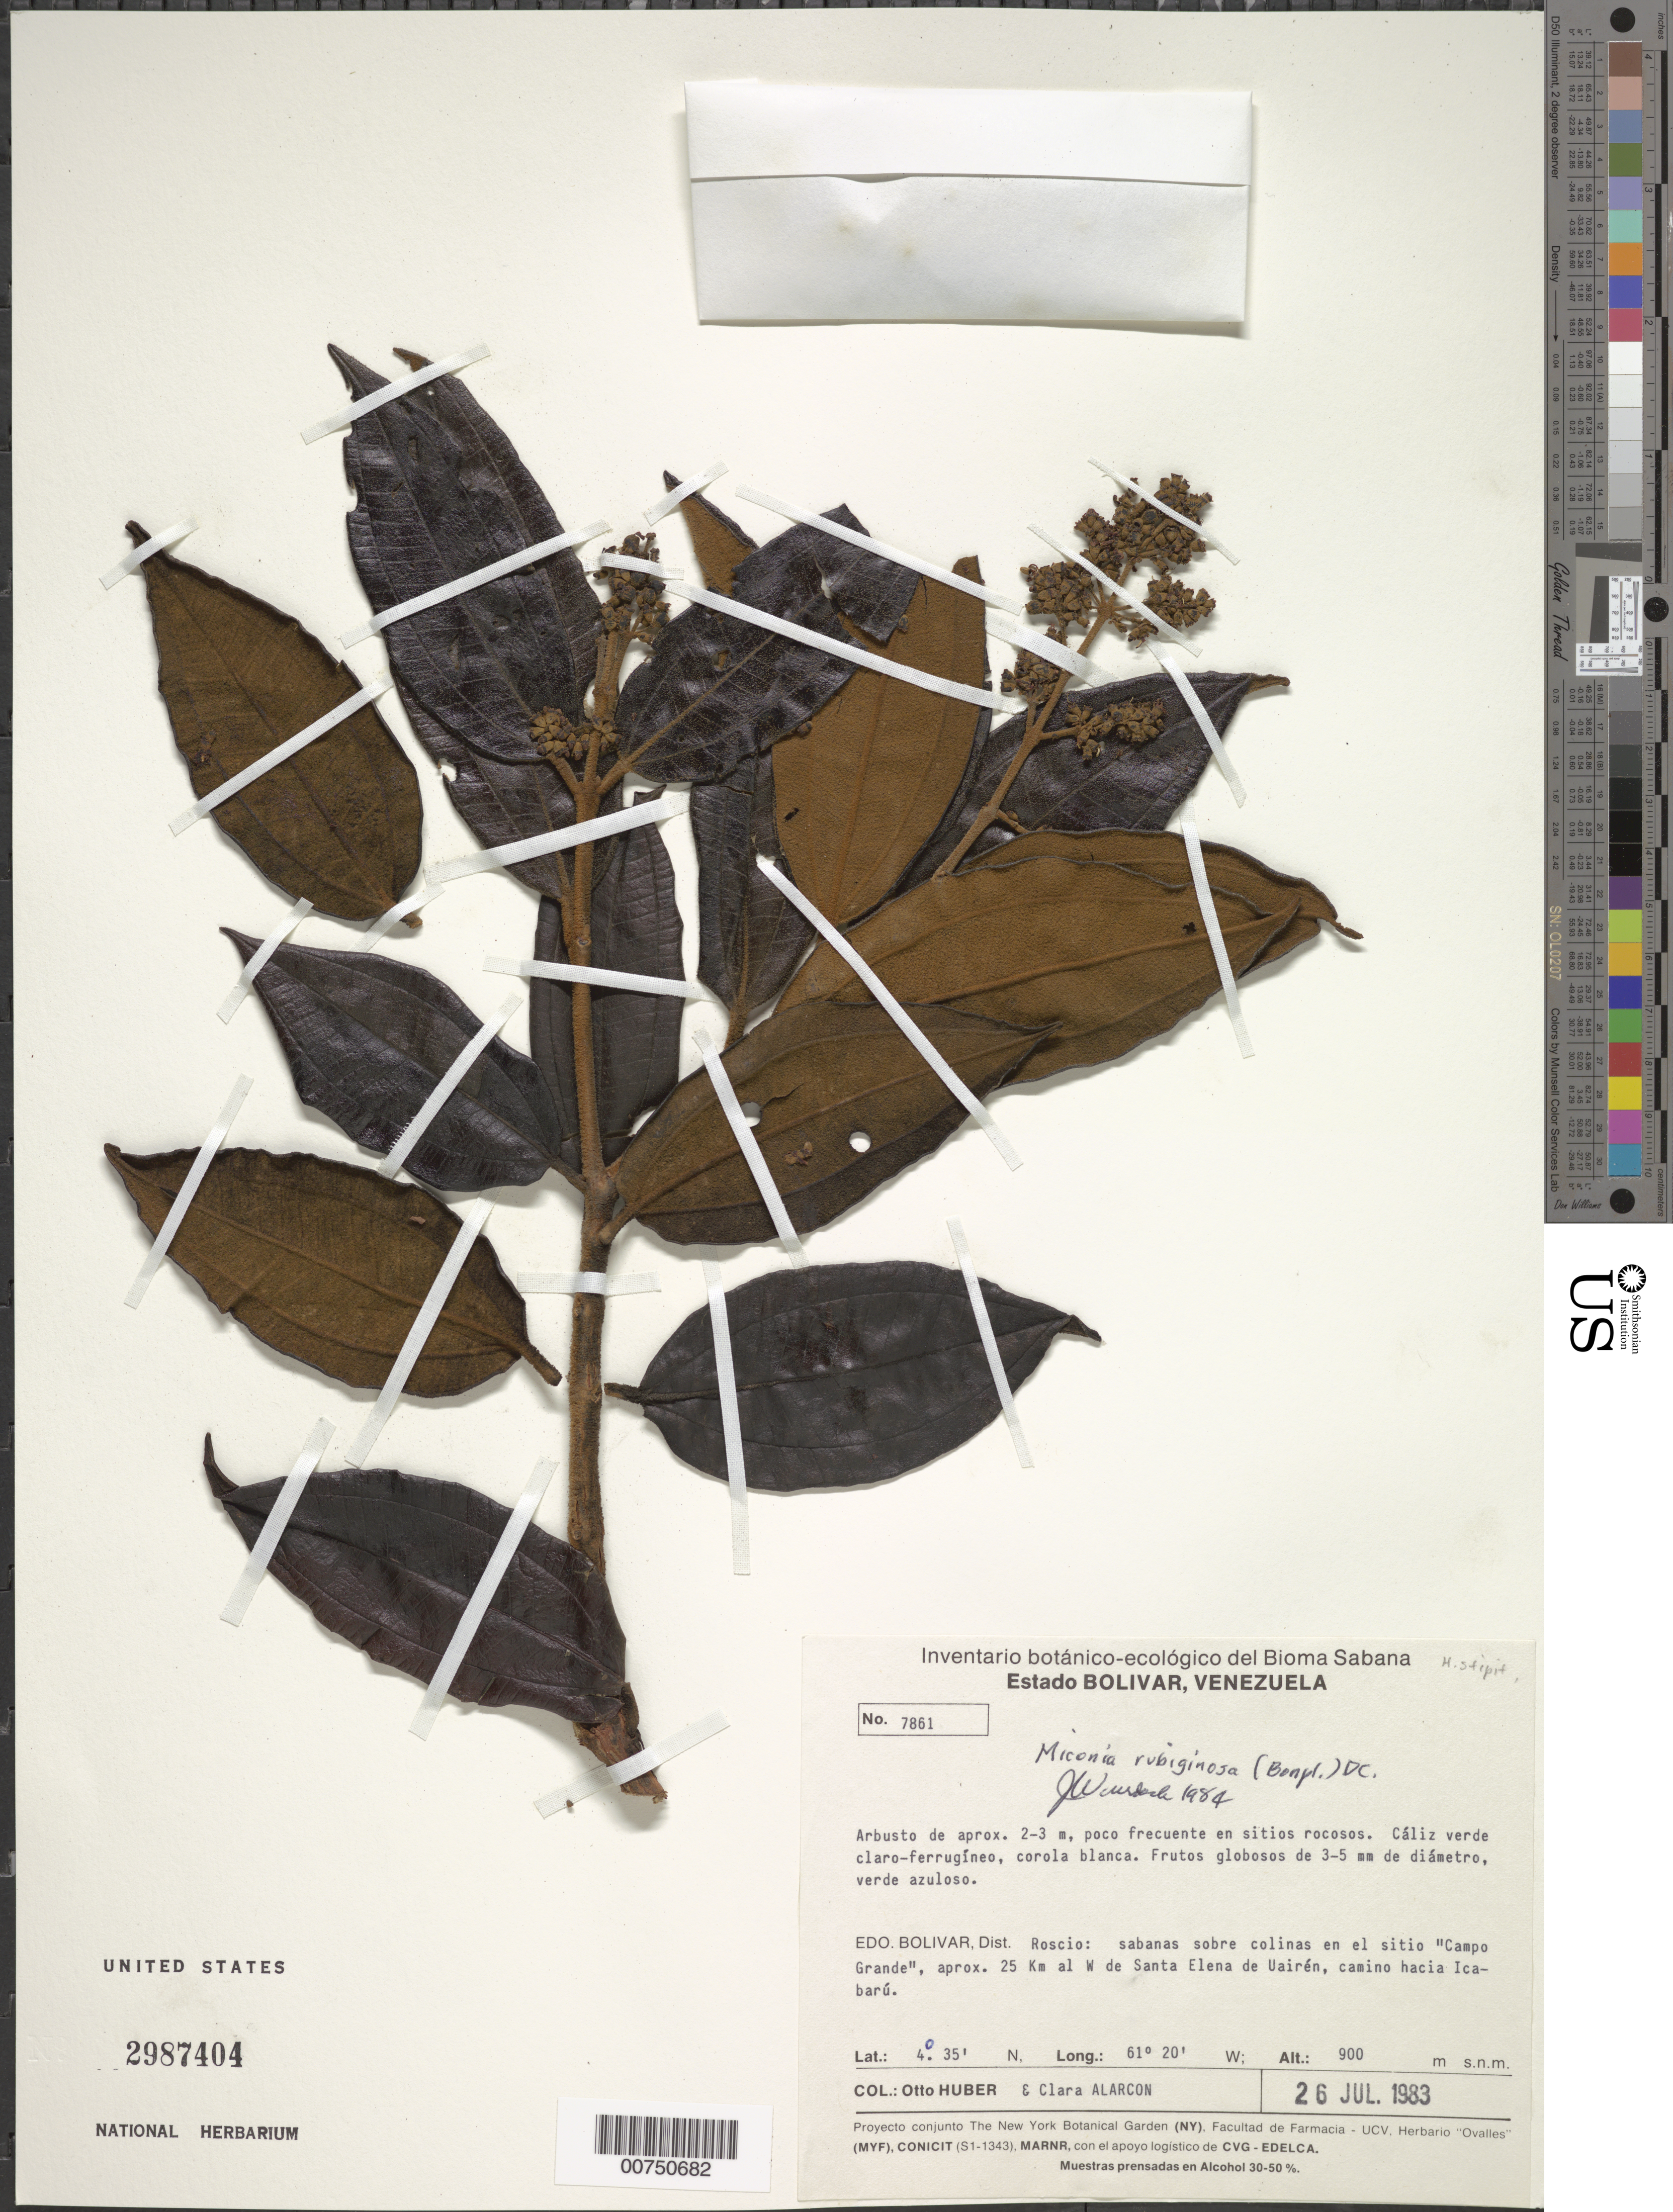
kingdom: Plantae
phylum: Tracheophyta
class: Magnoliopsida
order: Myrtales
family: Melastomataceae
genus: Miconia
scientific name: Miconia rubiginosa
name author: (Bonpl.) DC.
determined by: Wurdack, John J., (US), US (UNITED STATES)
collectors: O. Huber & C. Alarcon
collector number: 7861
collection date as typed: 25-Jul-83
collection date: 1983-07-25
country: Venezuela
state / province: Bolívar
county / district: Roscio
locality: "Campo Grande", aprox 25 km al W de Santa Elena de Uairén, camino hacia Icabaru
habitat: Sabanas sobre colinas; en sitios rocosos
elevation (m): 900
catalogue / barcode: US 2987404